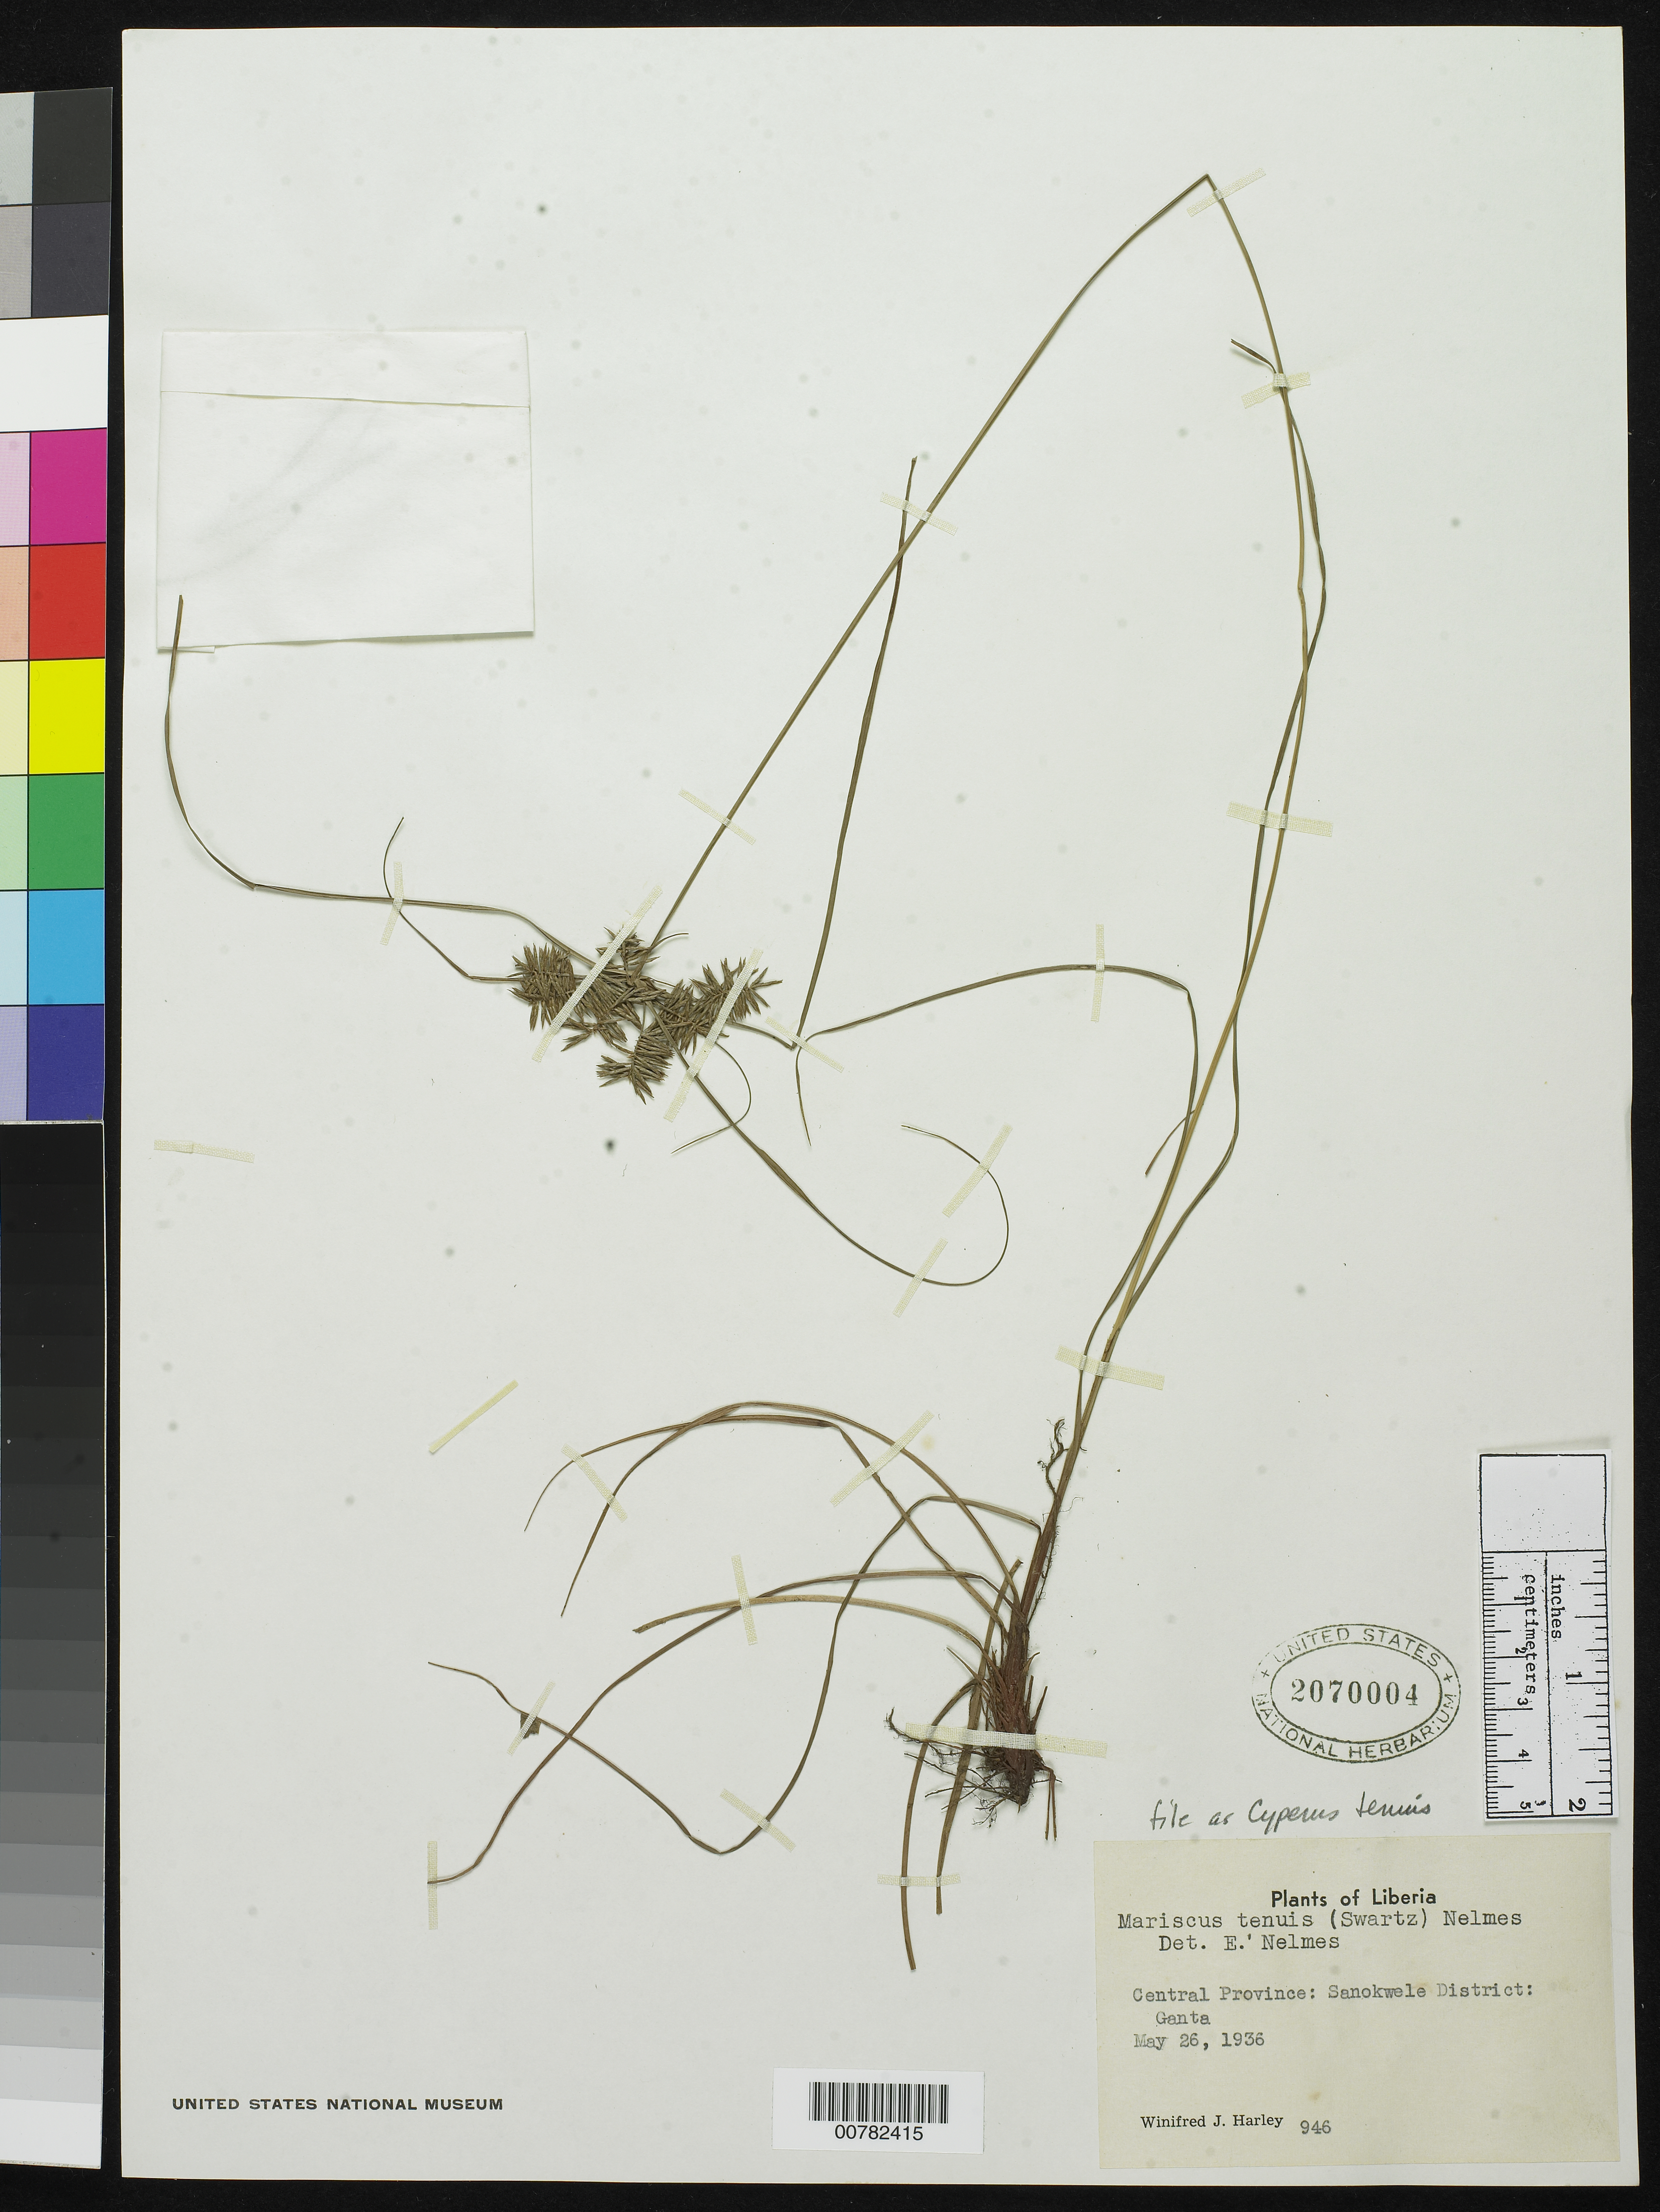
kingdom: Plantae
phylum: Tracheophyta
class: Liliopsida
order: Poales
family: Cyperaceae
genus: Cyperus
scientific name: Cyperus tenuis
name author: Sw.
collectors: W. Harley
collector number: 946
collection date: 1936-05-26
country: Liberia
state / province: Nimba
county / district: Sanokwele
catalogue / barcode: US 2070004